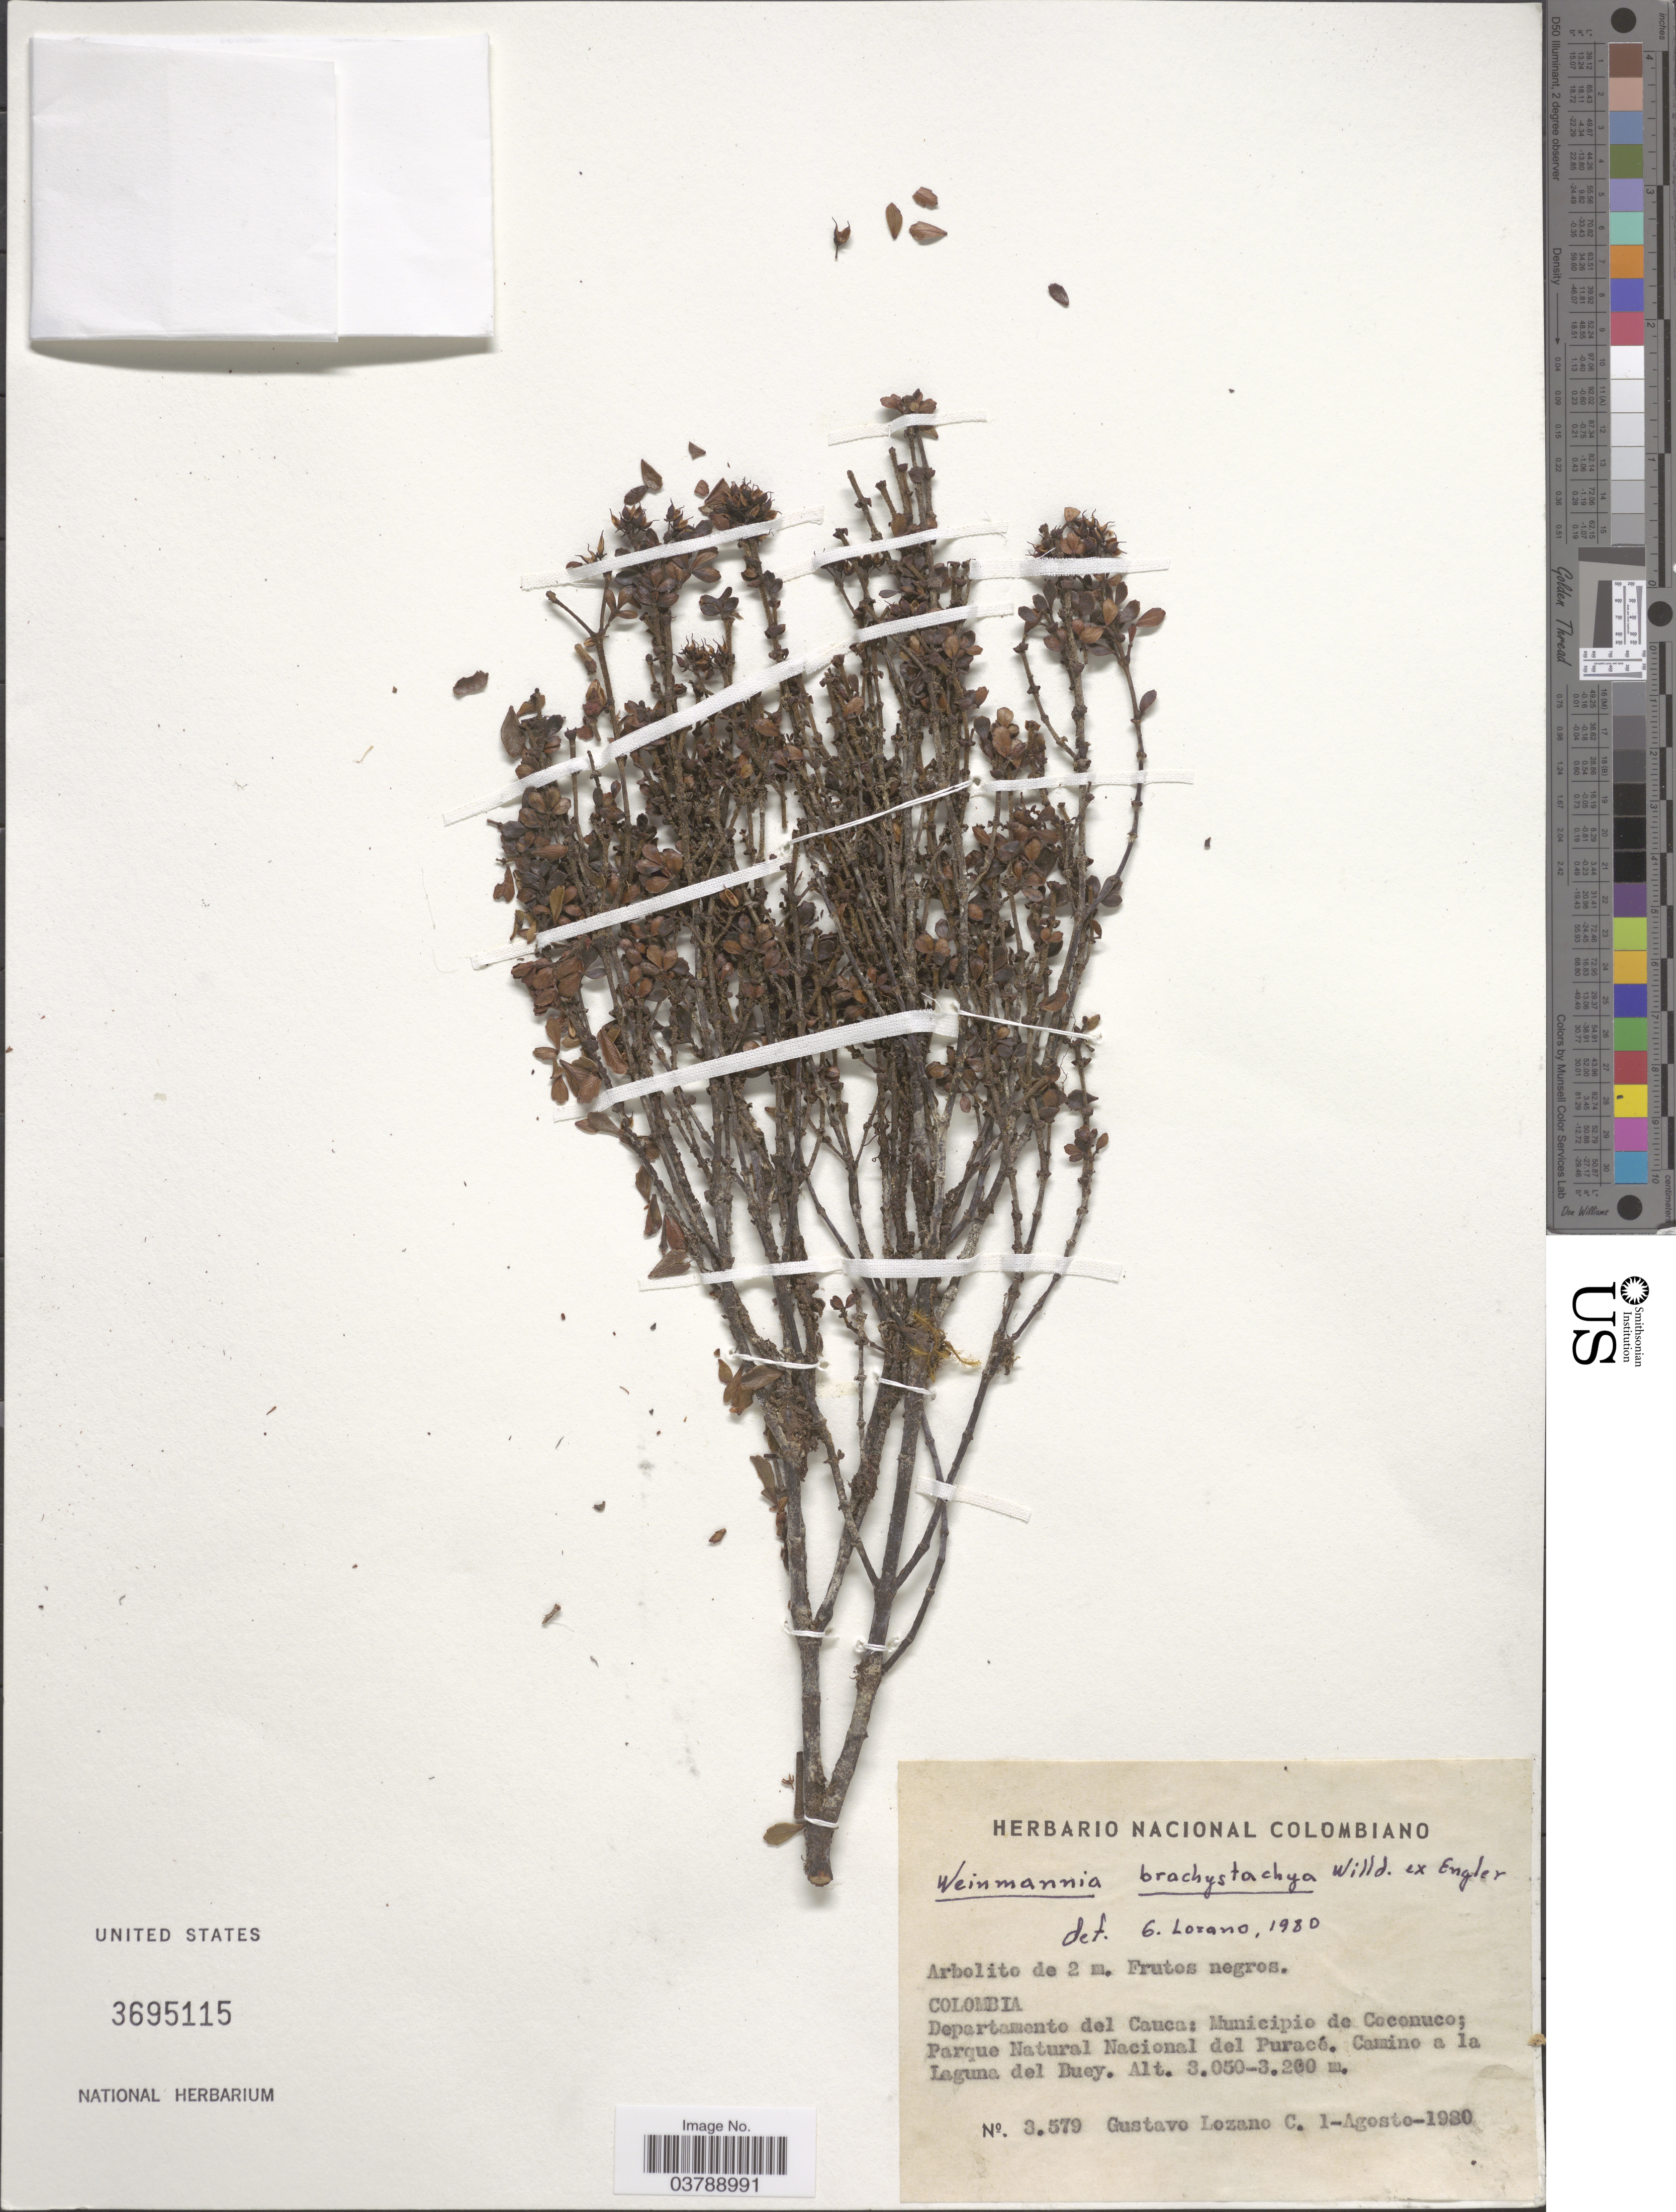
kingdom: Plantae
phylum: Tracheophyta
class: Magnoliopsida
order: Oxalidales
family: Cunoniaceae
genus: Weinmannia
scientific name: Weinmannia cochensis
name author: Hieron.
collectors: G. Lozano-Contreras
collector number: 3579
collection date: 1980-08-01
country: Colombia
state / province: Cauca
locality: Departamento del Cauca: Municipio de Coconuco; Parque Natural Nacional del Puracé. Camino a la Laguna del Buey.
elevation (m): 3050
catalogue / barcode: US 3695115